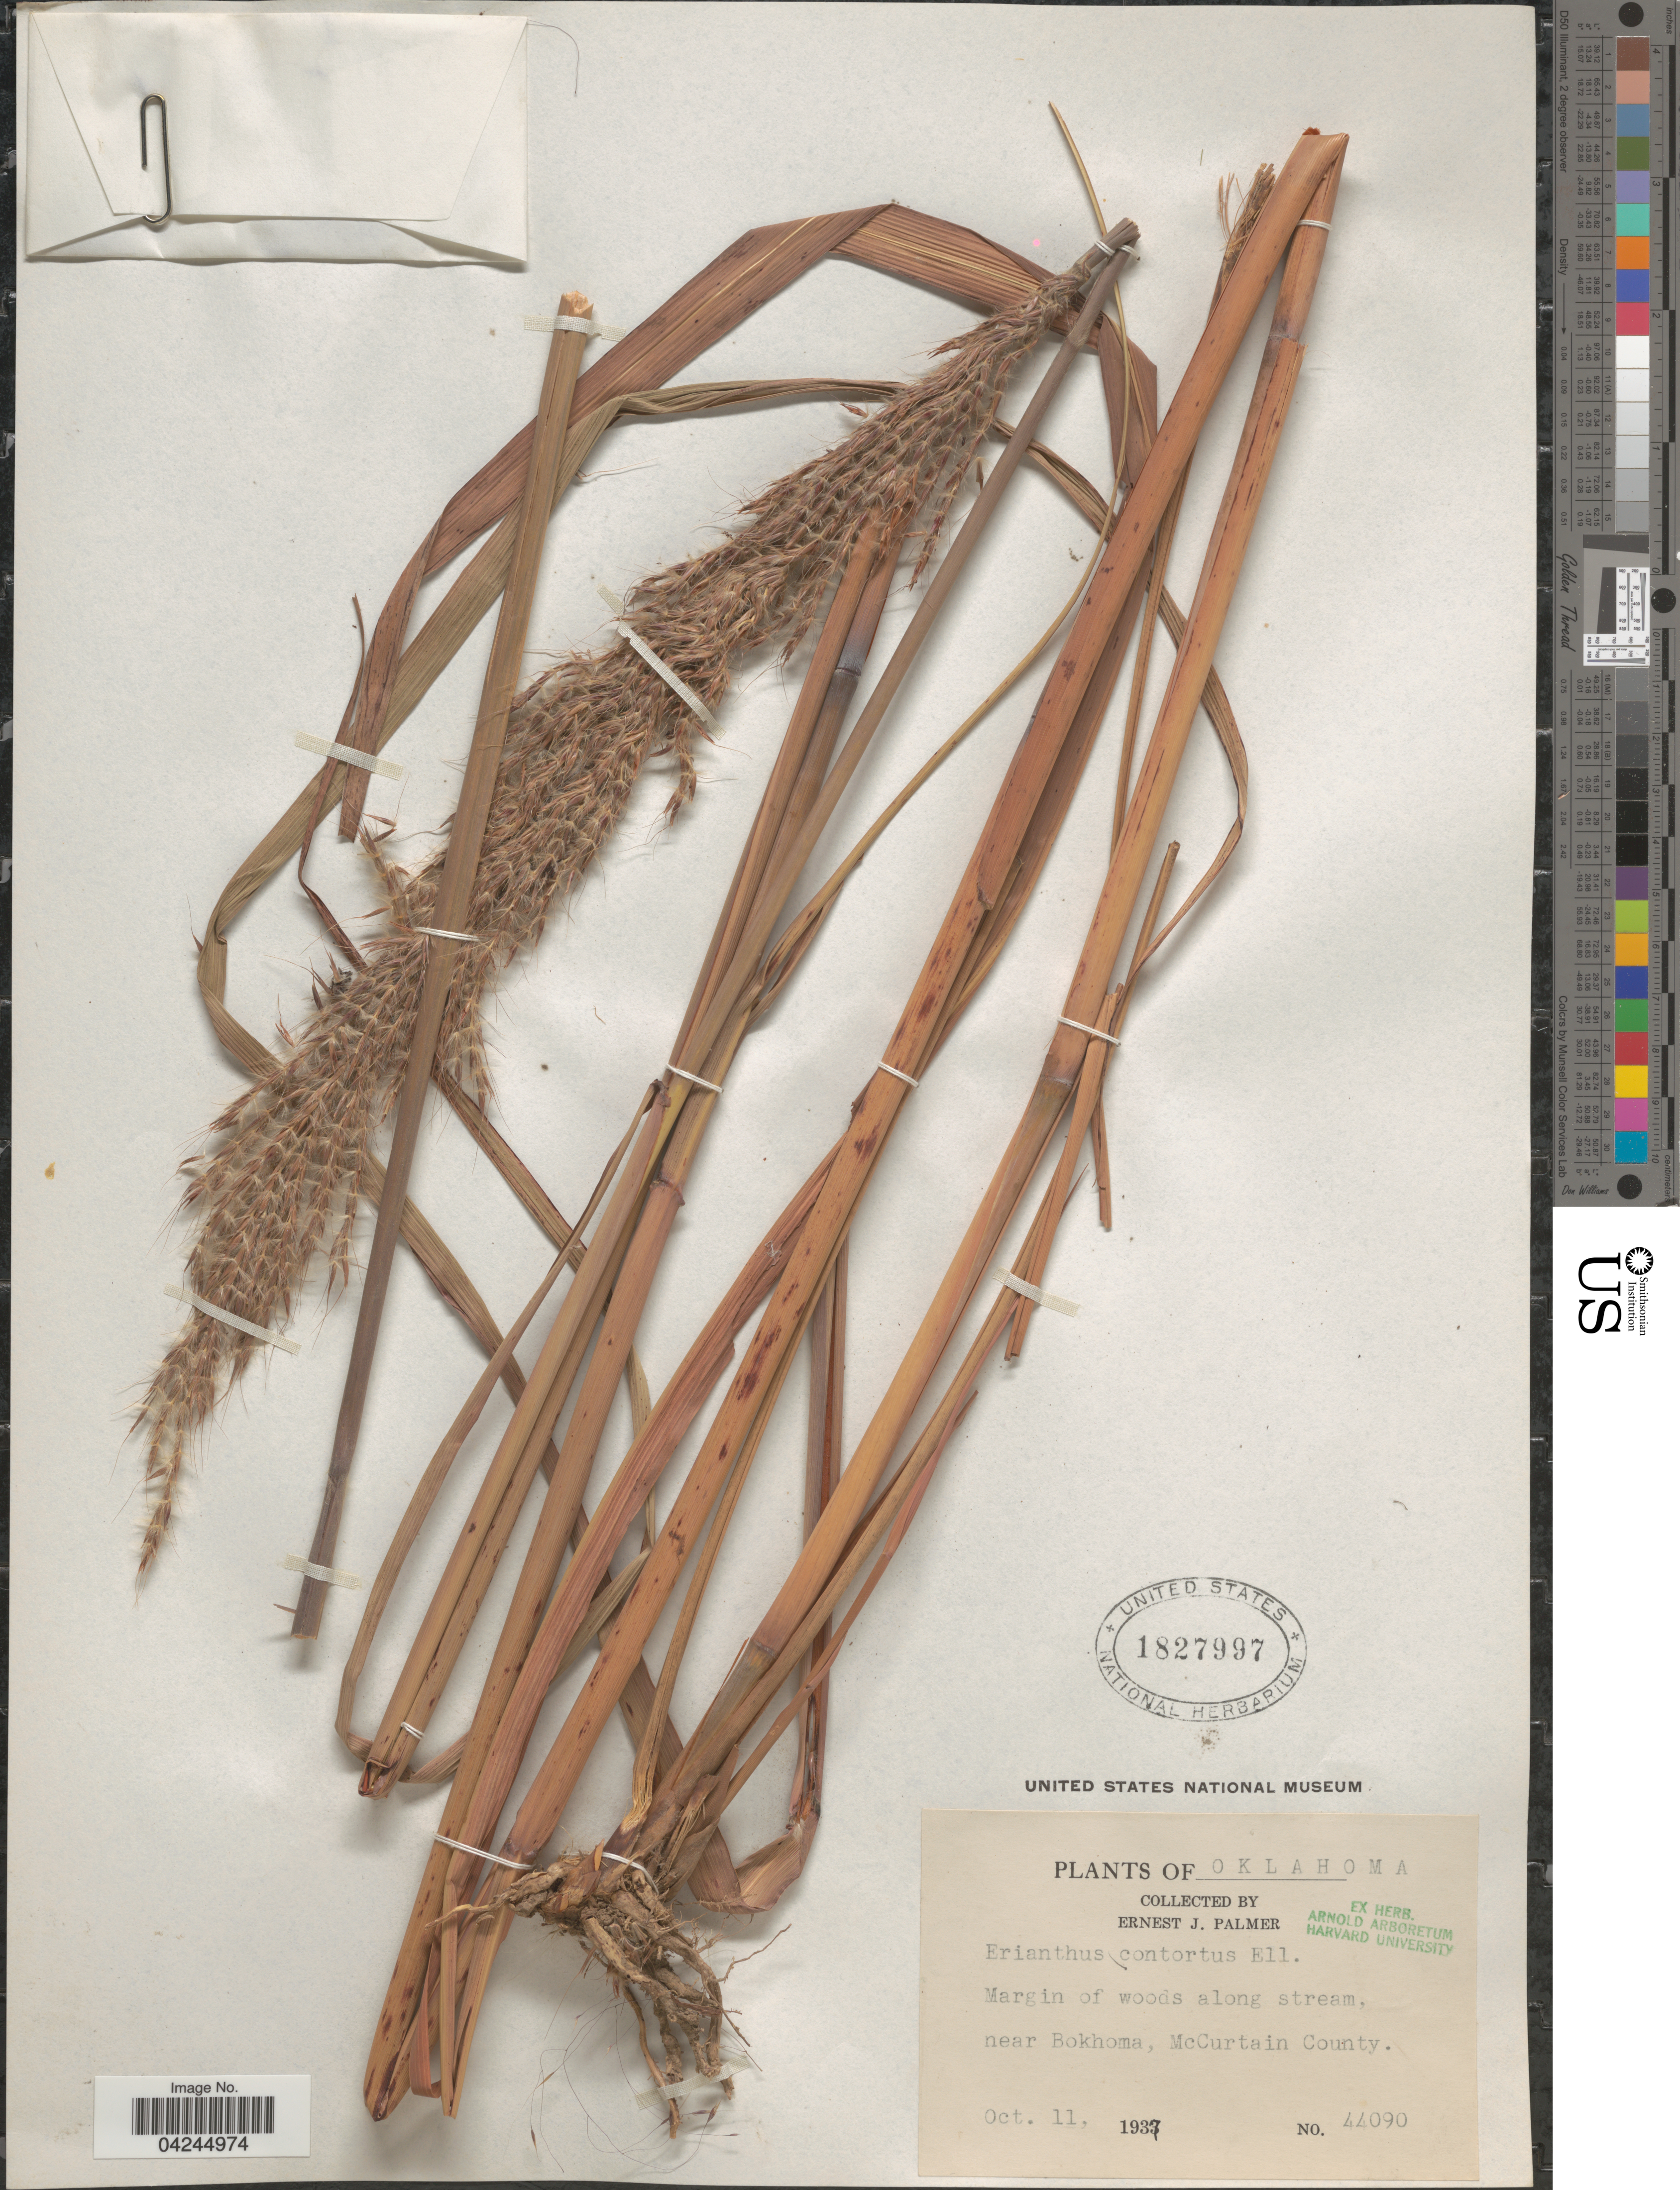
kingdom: Plantae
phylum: Tracheophyta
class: Liliopsida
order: Poales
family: Poaceae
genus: Erianthus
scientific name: Erianthus brevibarbis var. contortus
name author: (Elliott) D.B. Ward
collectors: E. J. Palmer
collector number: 44090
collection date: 1937-10-11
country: United States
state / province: Oklahoma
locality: Margin of woods along stream, near Bokhoma, McCurtain County.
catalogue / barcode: US 1827997